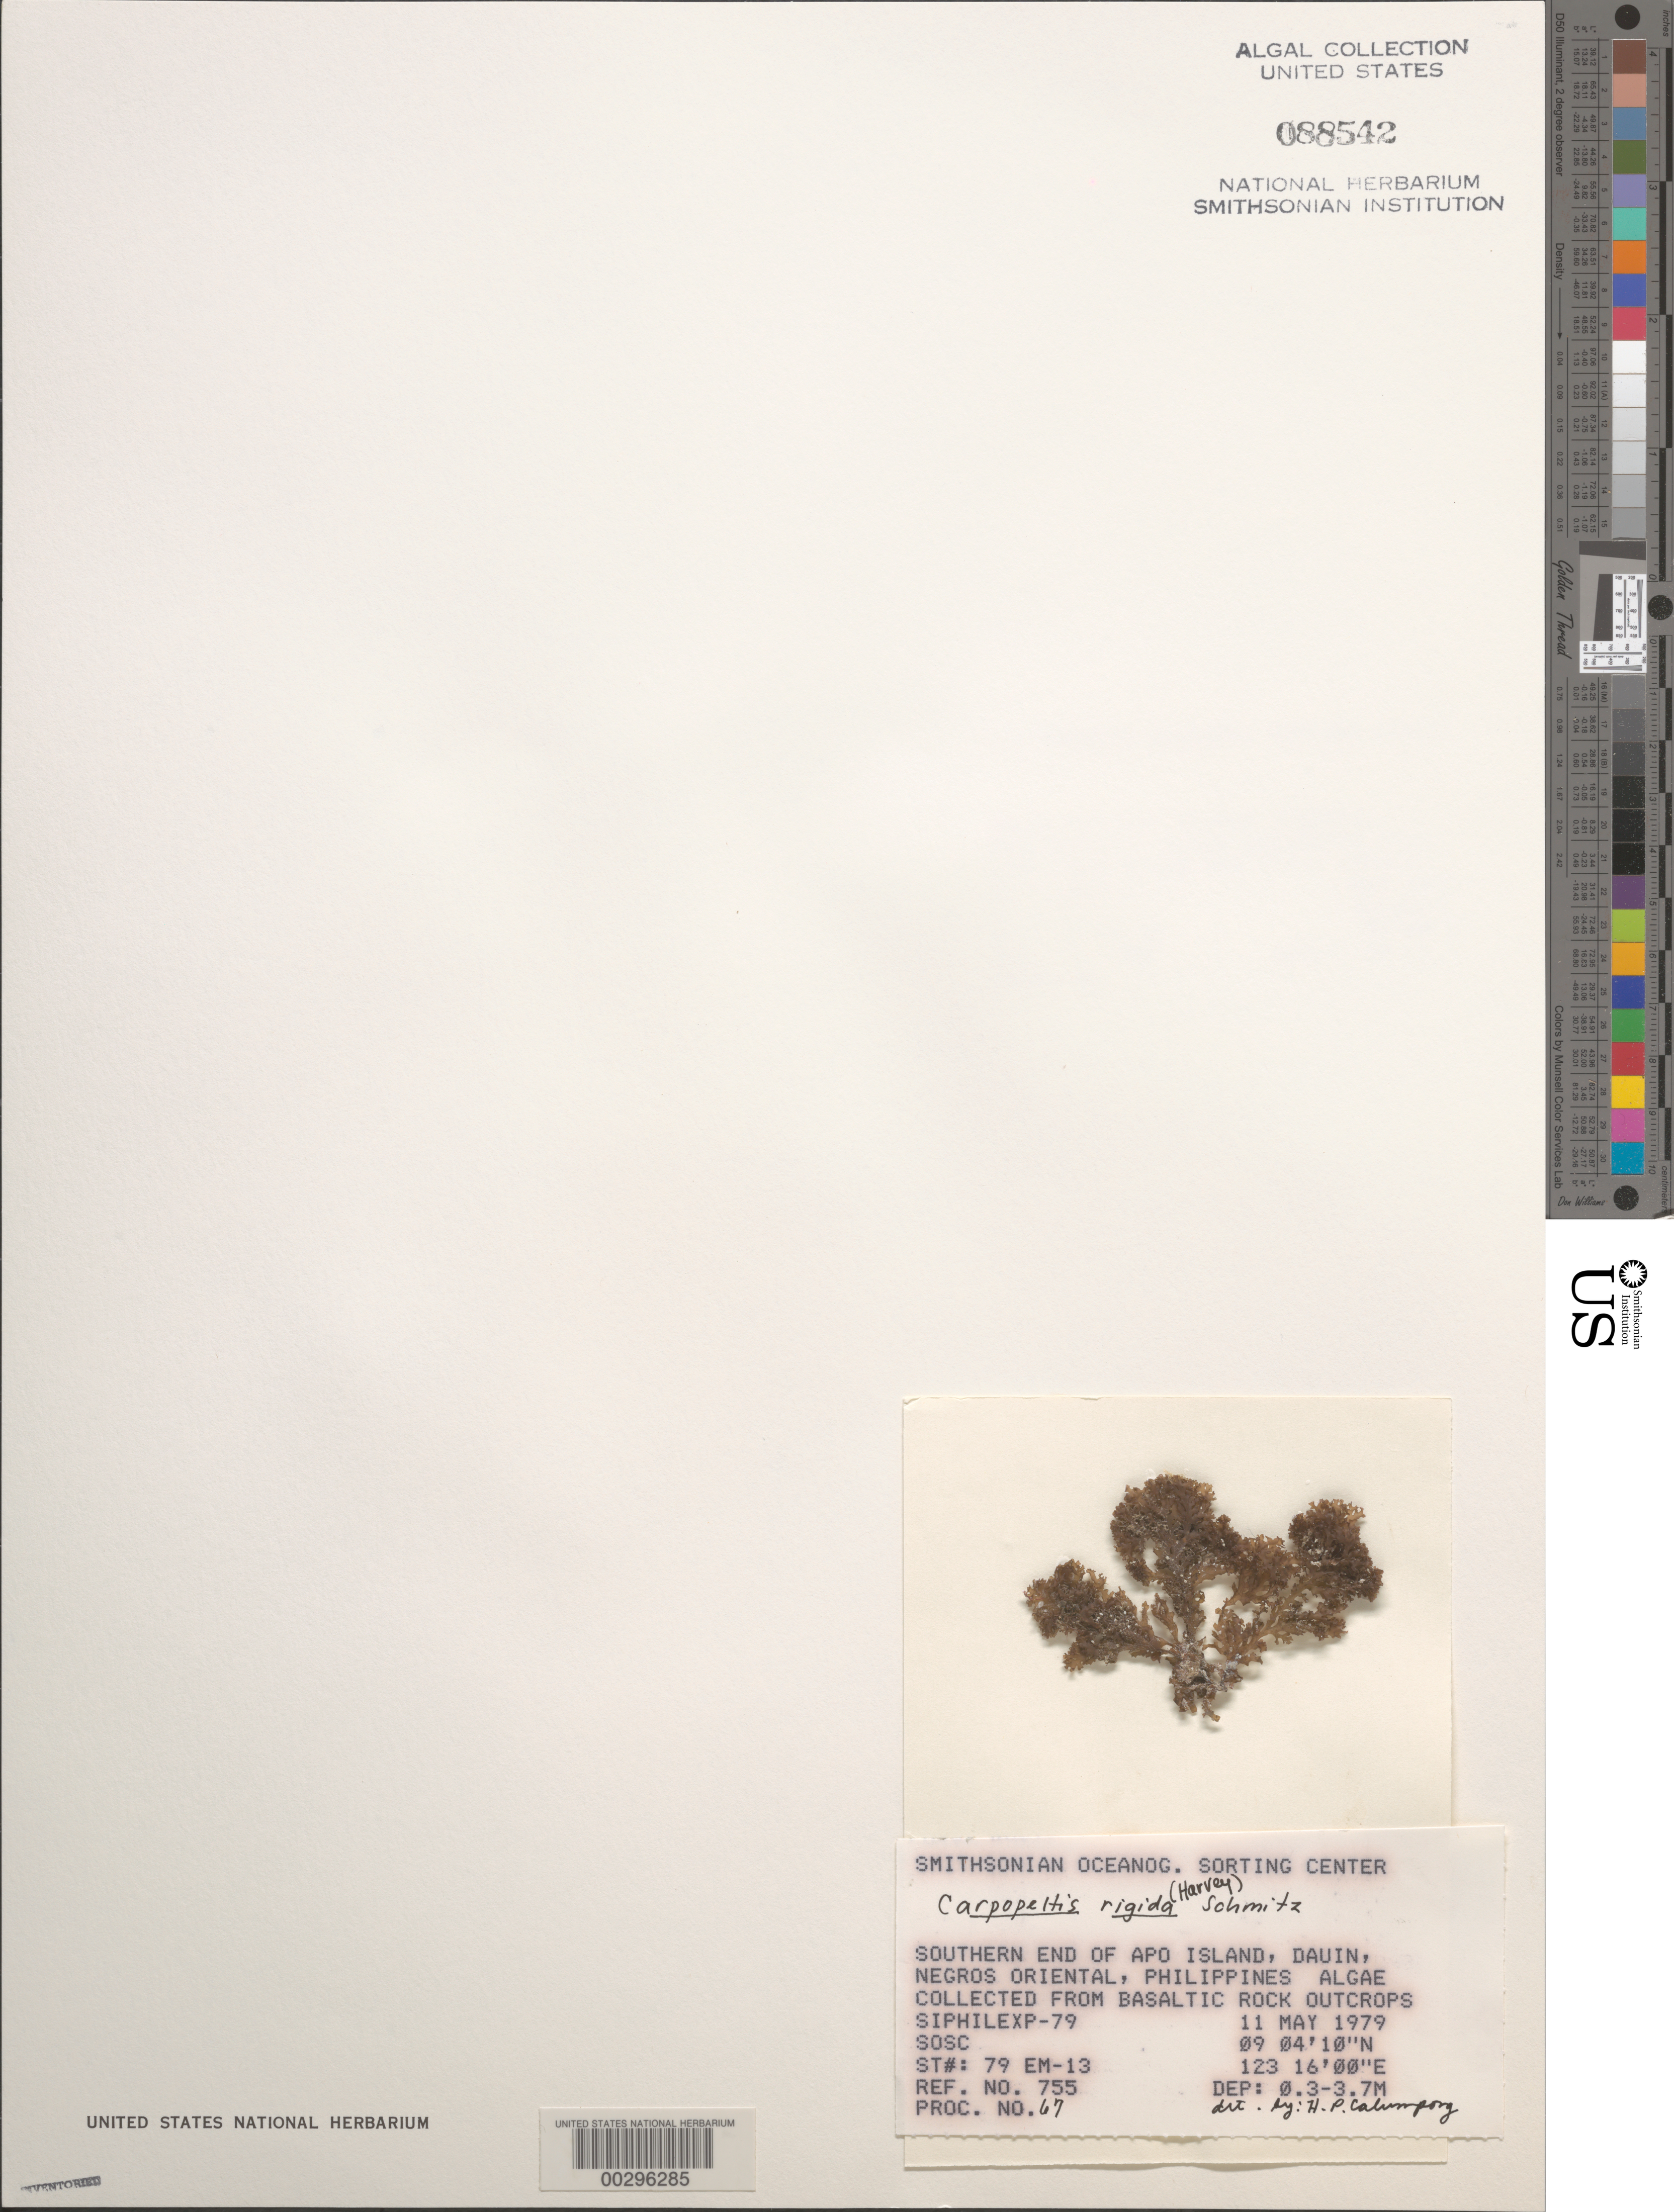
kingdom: Plantae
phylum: Rhodophyta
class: Florideophyceae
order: Halymeniales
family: Halymeniaceae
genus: Yonagunia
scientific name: Yonagunia maillardii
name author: (Montagne & Maillardet) S.-M. Lin et al.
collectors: SOSC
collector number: Station 79 Em-13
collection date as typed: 11 May 1979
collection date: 1979-05-11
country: Philippines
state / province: Central Visayas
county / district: Negros Oriental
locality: Apo island, dauin, negros island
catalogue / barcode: US 88542